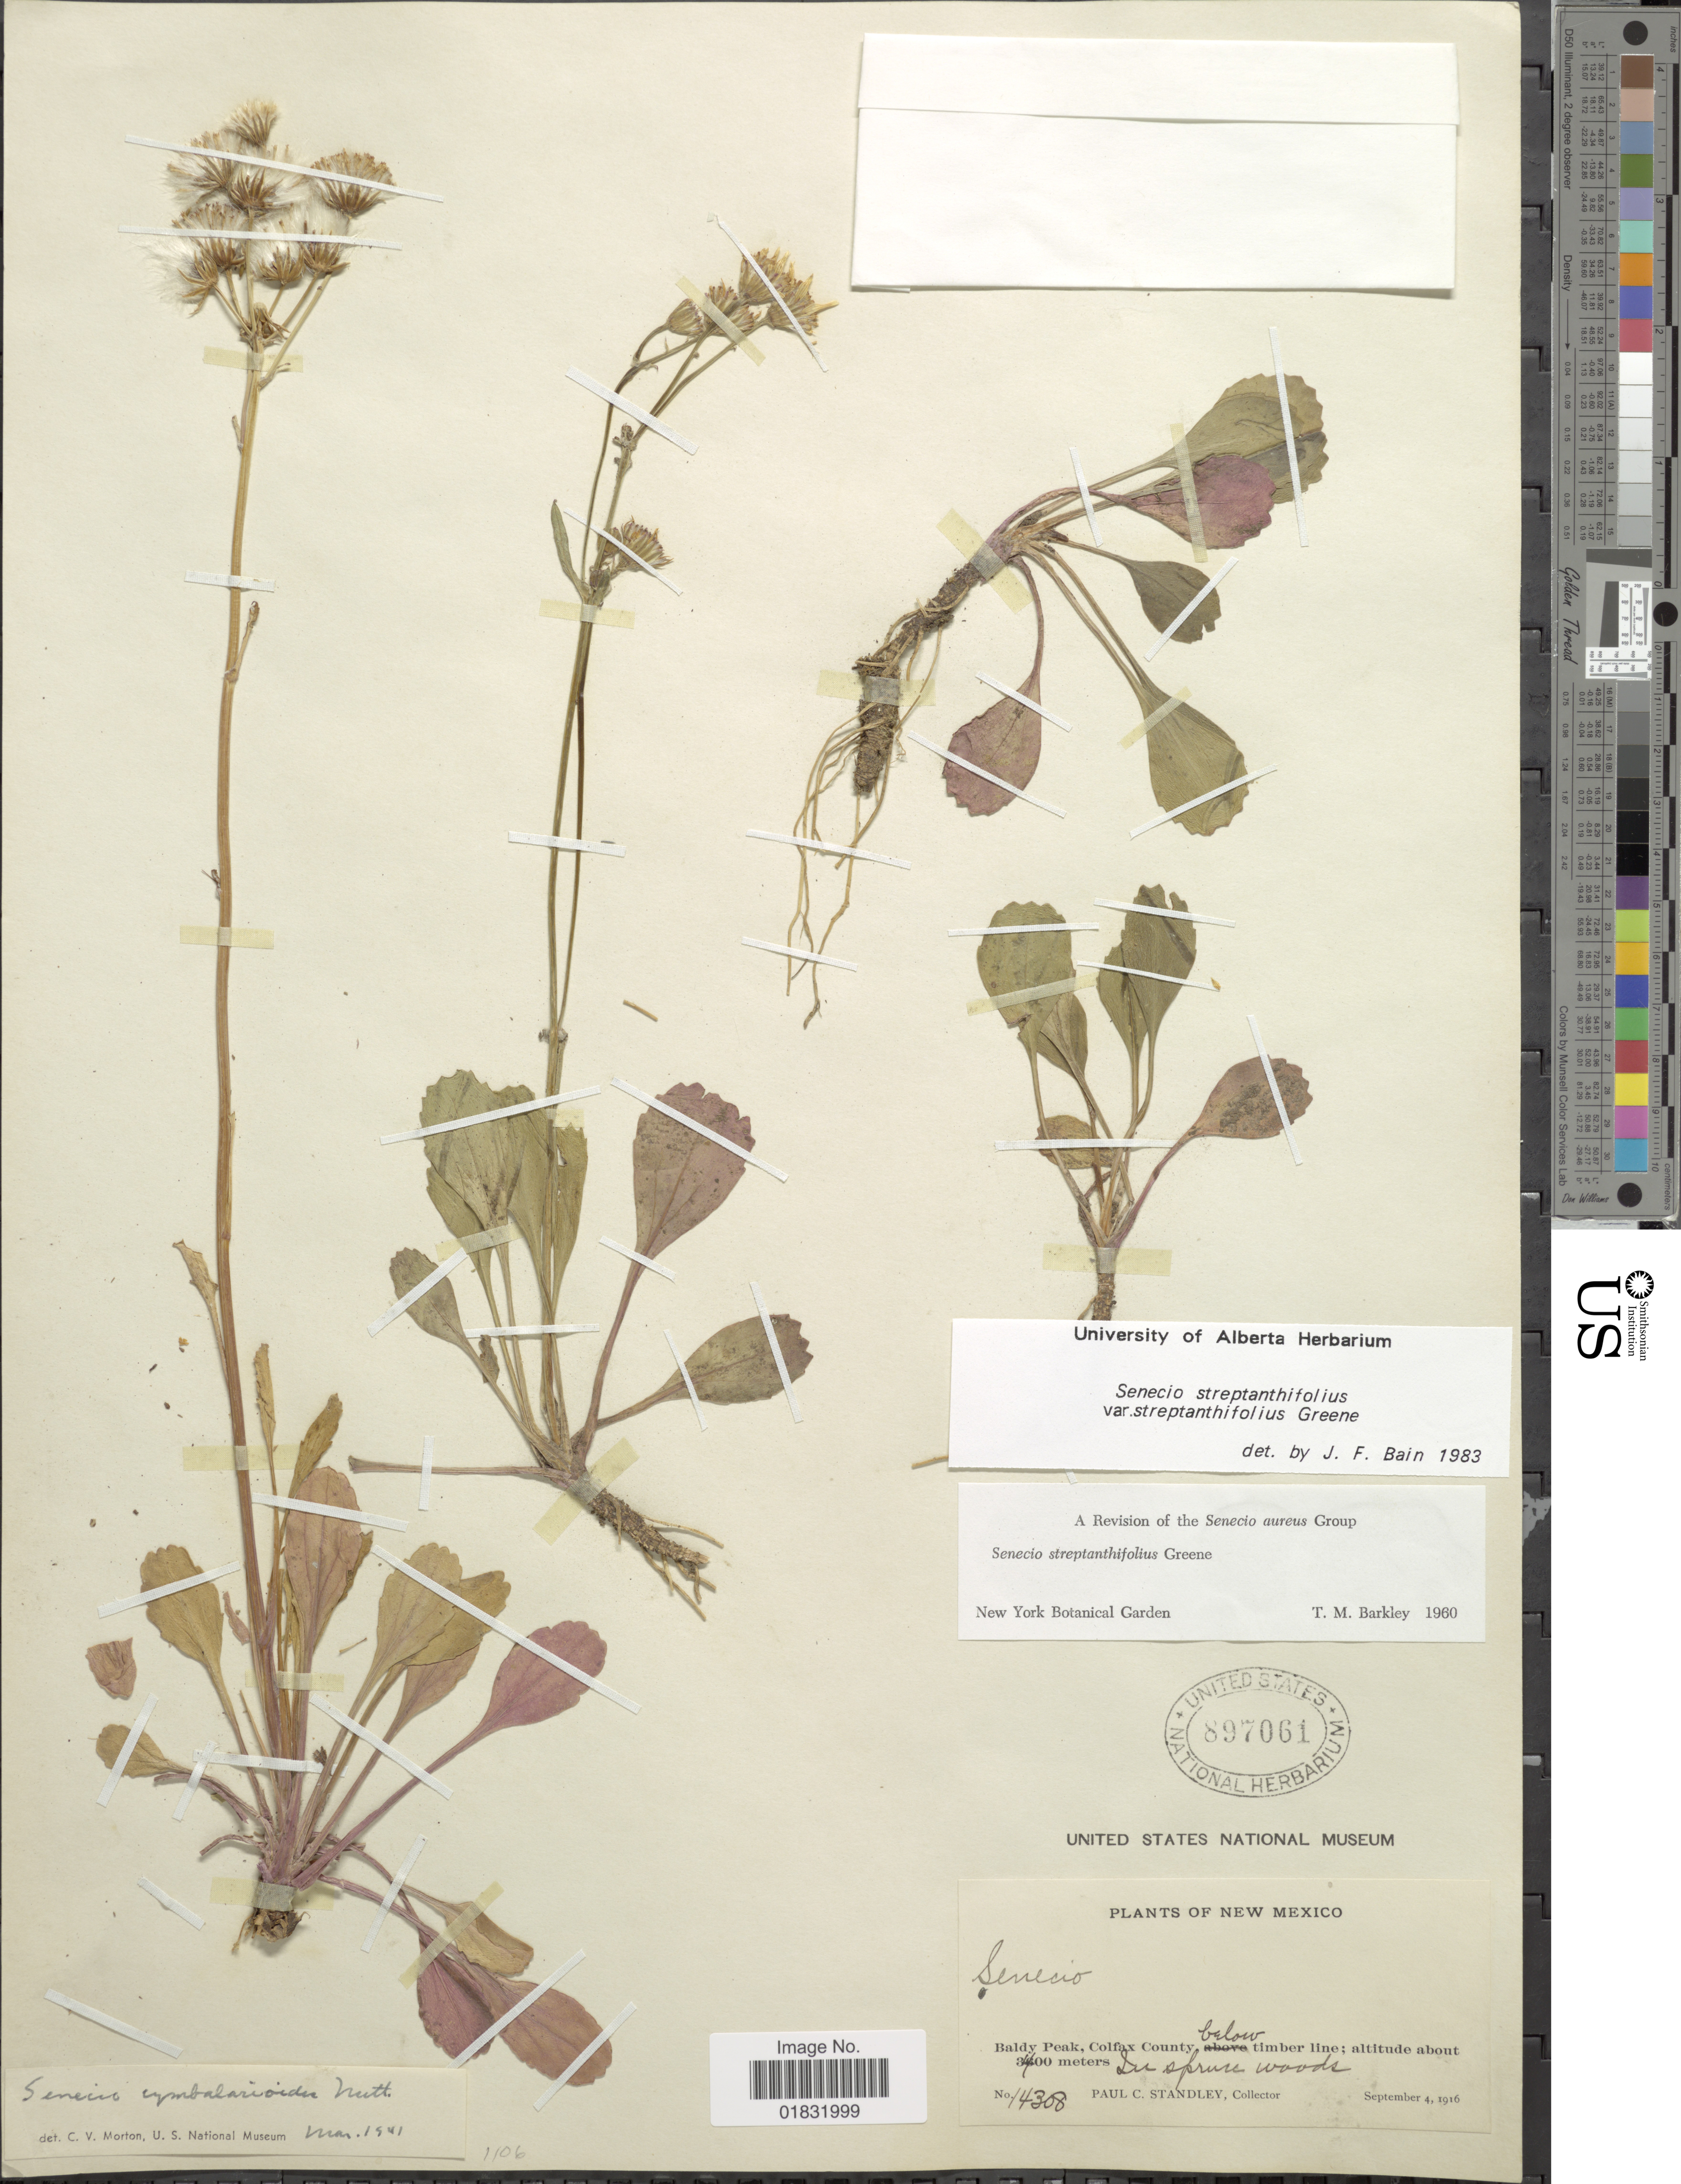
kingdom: Plantae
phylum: Tracheophyta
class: Magnoliopsida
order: Asterales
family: Asteraceae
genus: Packera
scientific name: Packera streptanthifolia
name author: (Greene) W.A. Weber & Á. Löve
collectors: P. C. Standley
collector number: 14308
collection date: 1916-09-04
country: United States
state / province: New Mexico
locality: Baldy Peak, Colfax County below timber line, In spruce woods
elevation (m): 3400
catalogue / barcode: US 897061